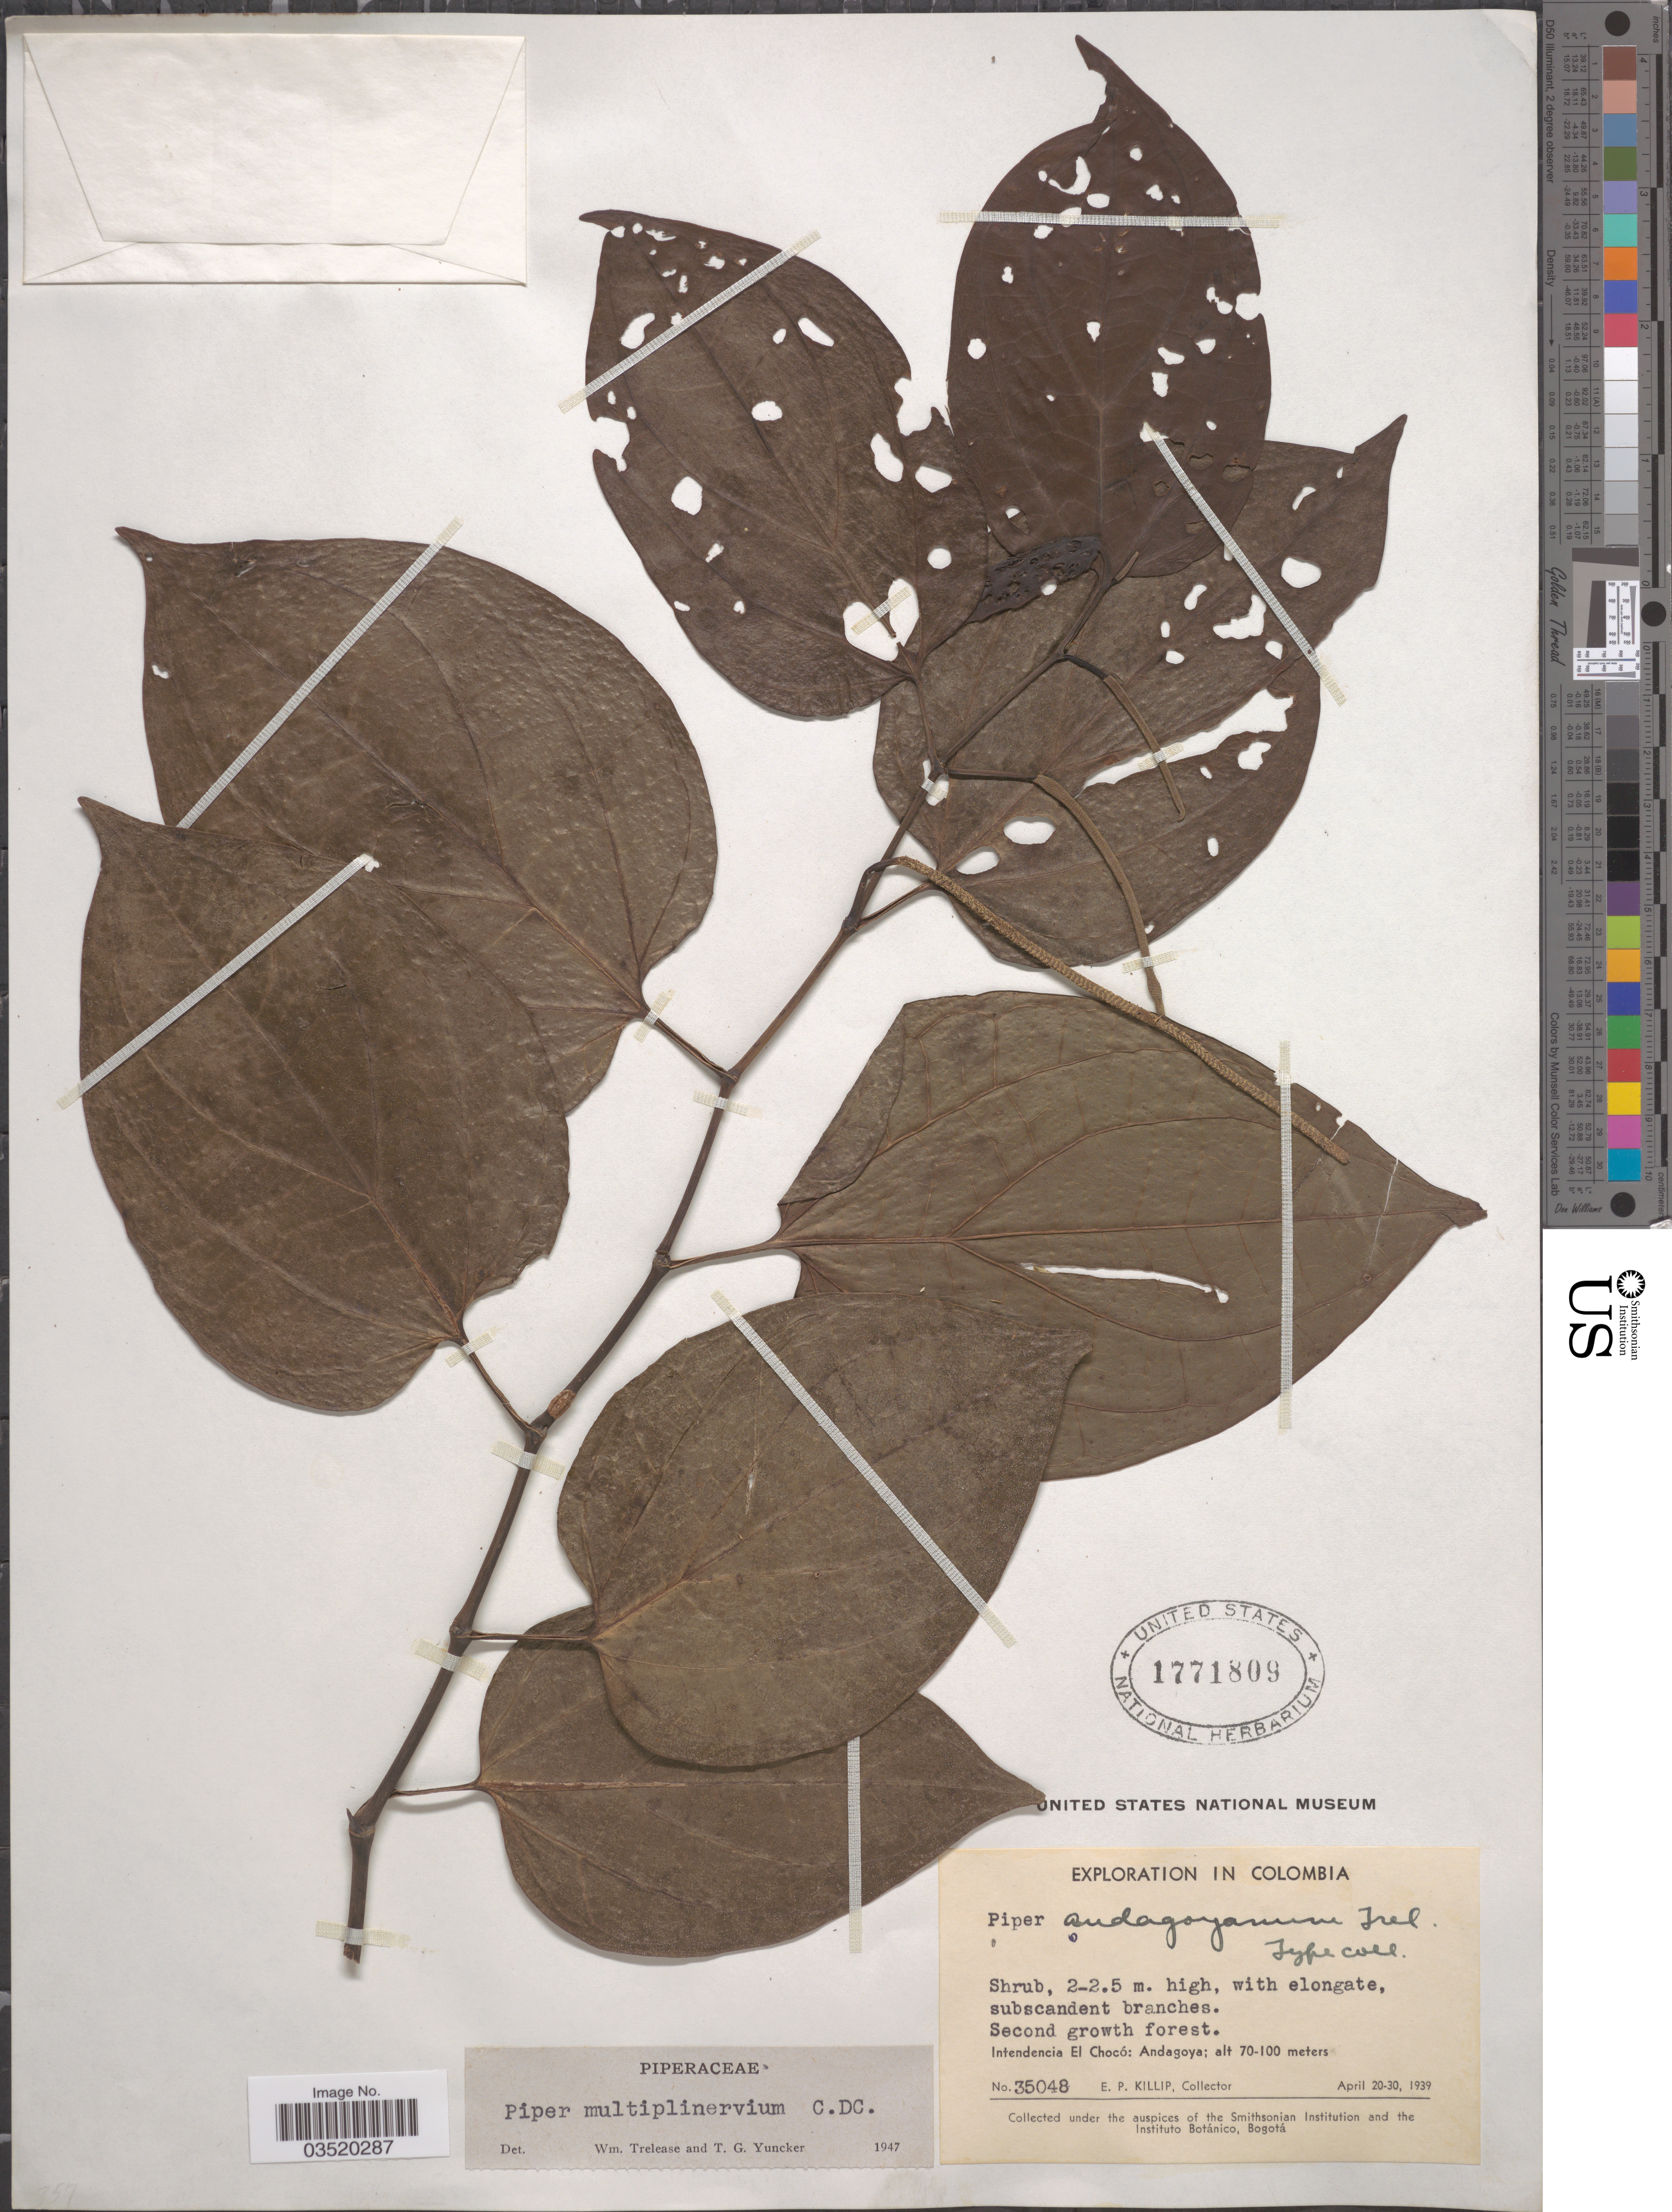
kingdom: Plantae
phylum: Tracheophyta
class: Magnoliopsida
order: Piperales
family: Piperaceae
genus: Piper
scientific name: Piper multiplinervium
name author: C. DC.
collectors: E. P. Killip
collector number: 35048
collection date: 1939-04-20/1939-04-30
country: Colombia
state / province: Chocó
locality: Intendencia El Chocó: Andagoya.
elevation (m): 70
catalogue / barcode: US 1771809